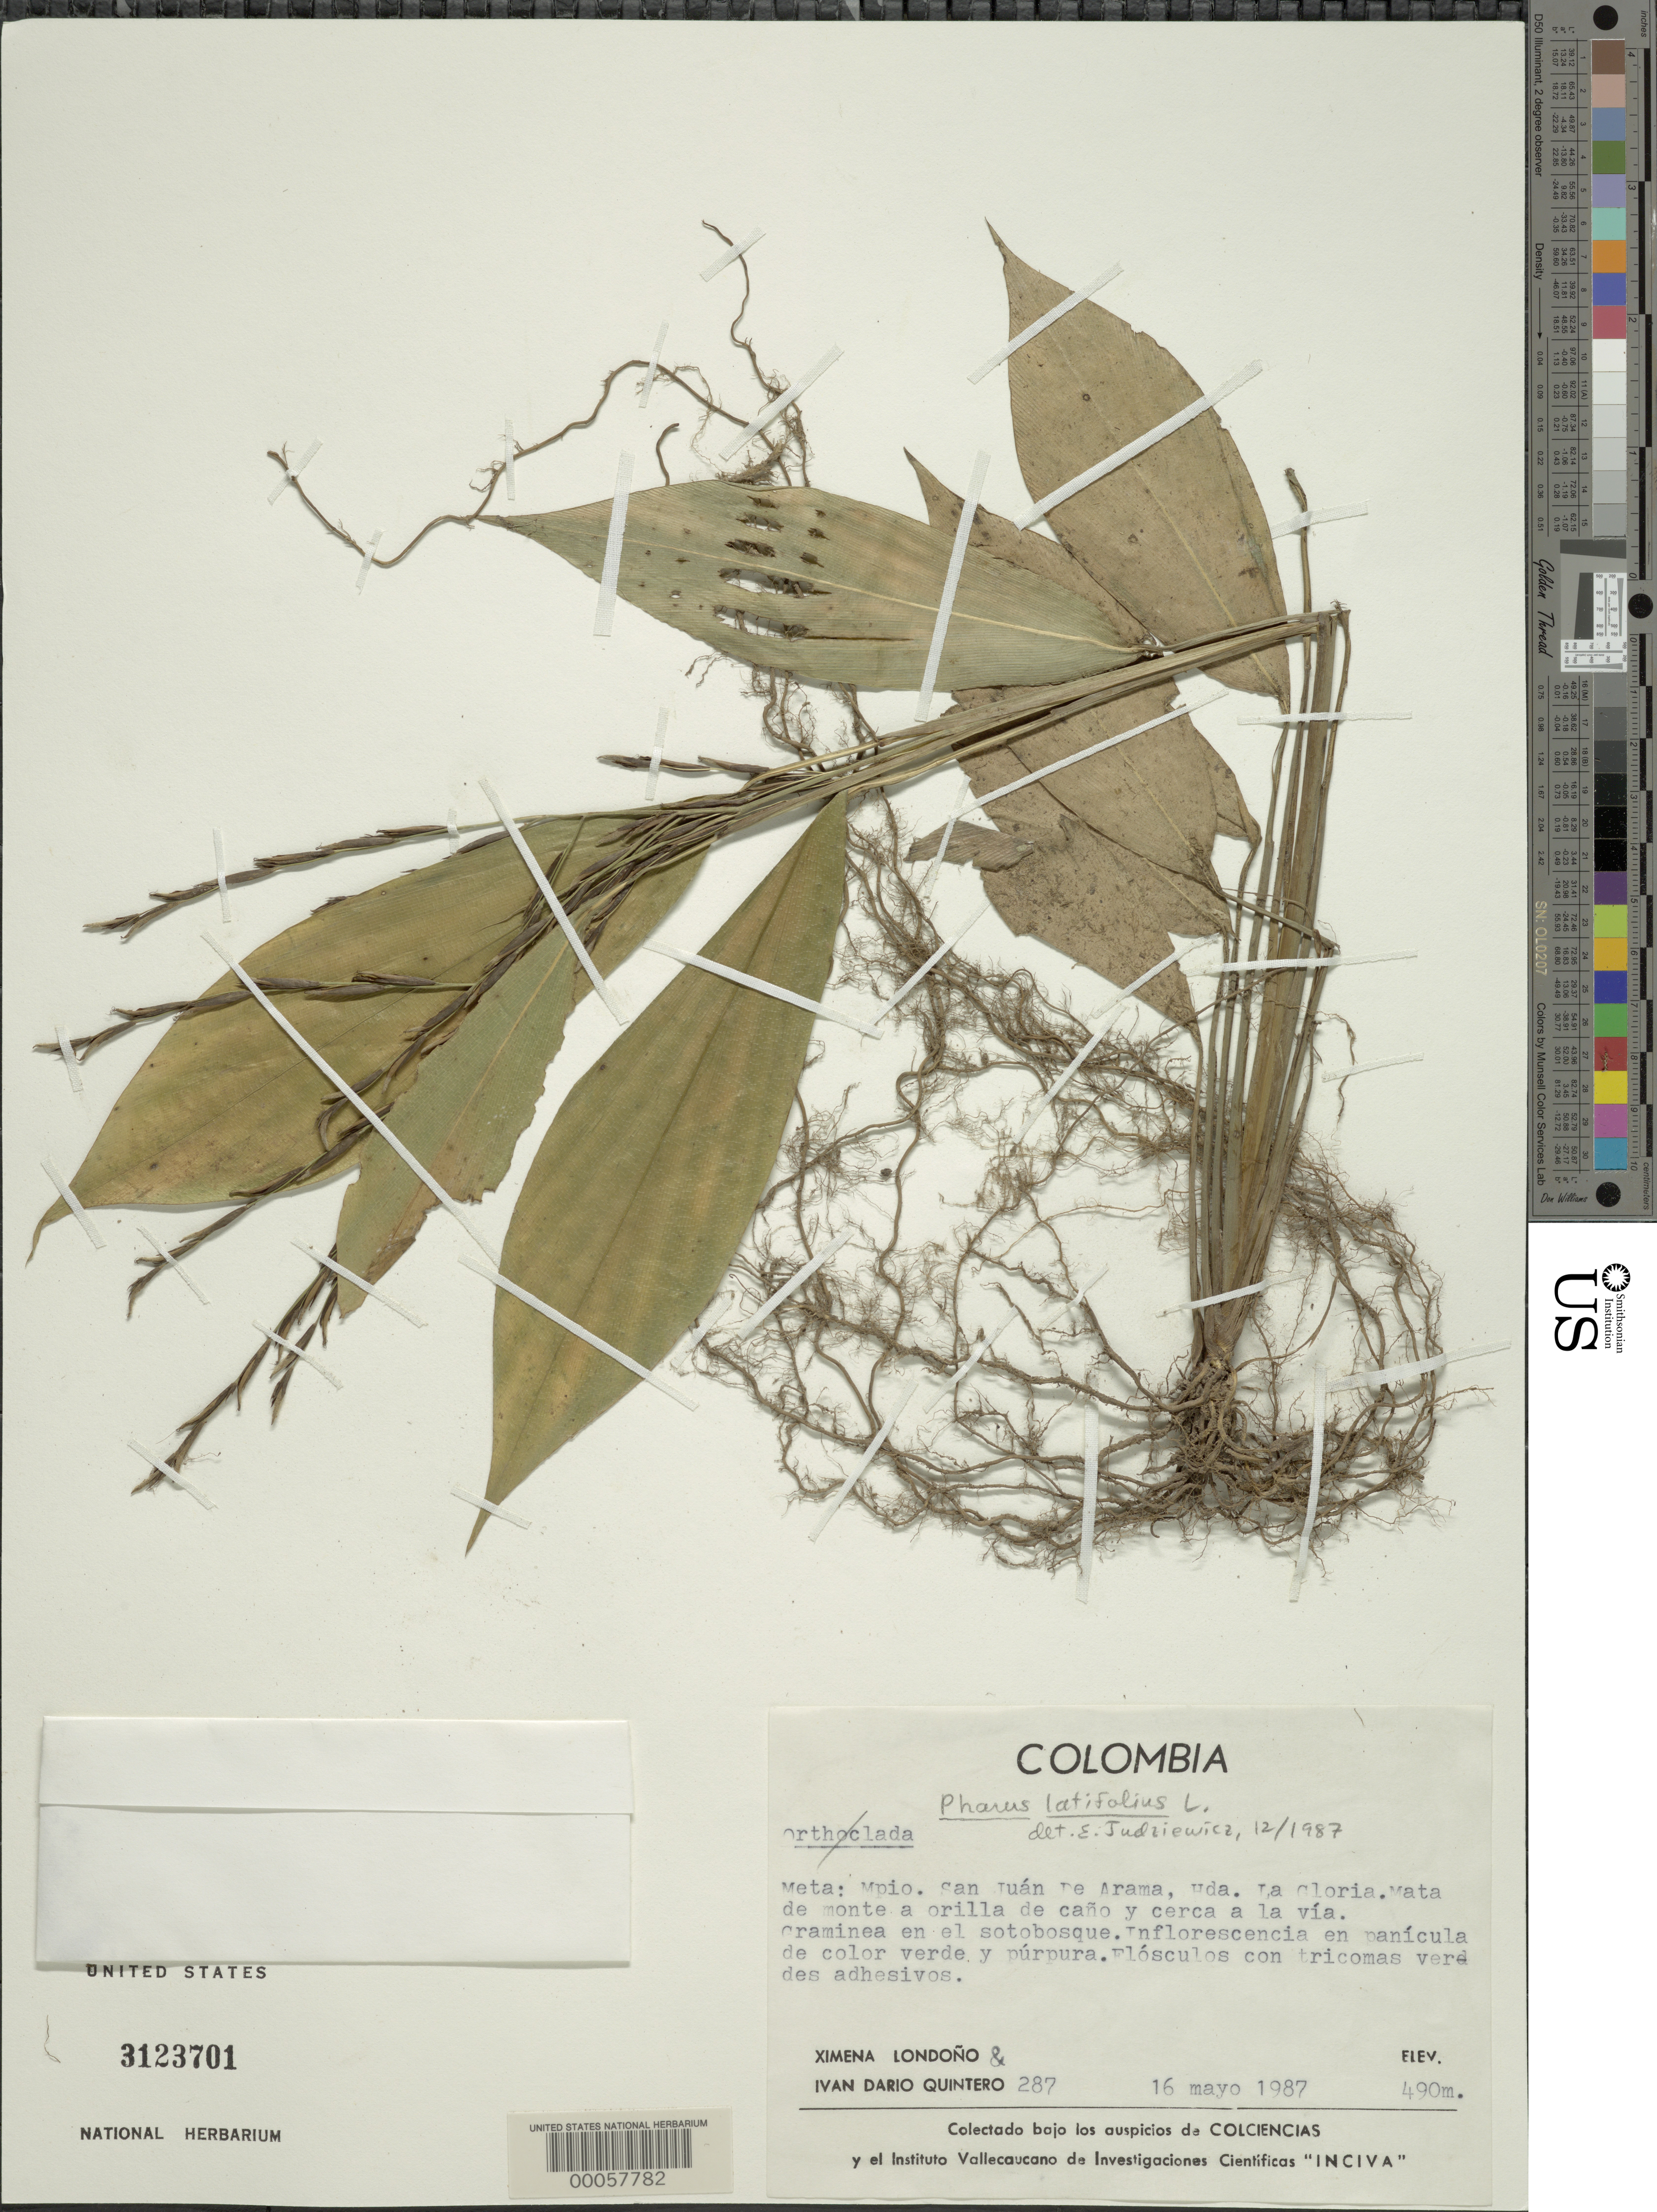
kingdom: Plantae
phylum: Tracheophyta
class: Liliopsida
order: Poales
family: Poaceae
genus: Pharus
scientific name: Pharus latifolius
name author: L.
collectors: X. Londoño & I. Quintero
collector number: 287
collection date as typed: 16 May 1987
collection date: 1987-05-16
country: Colombia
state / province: Meta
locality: Mun. San Juan de Arama, hda. la Gloria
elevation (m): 490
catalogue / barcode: US 3123701